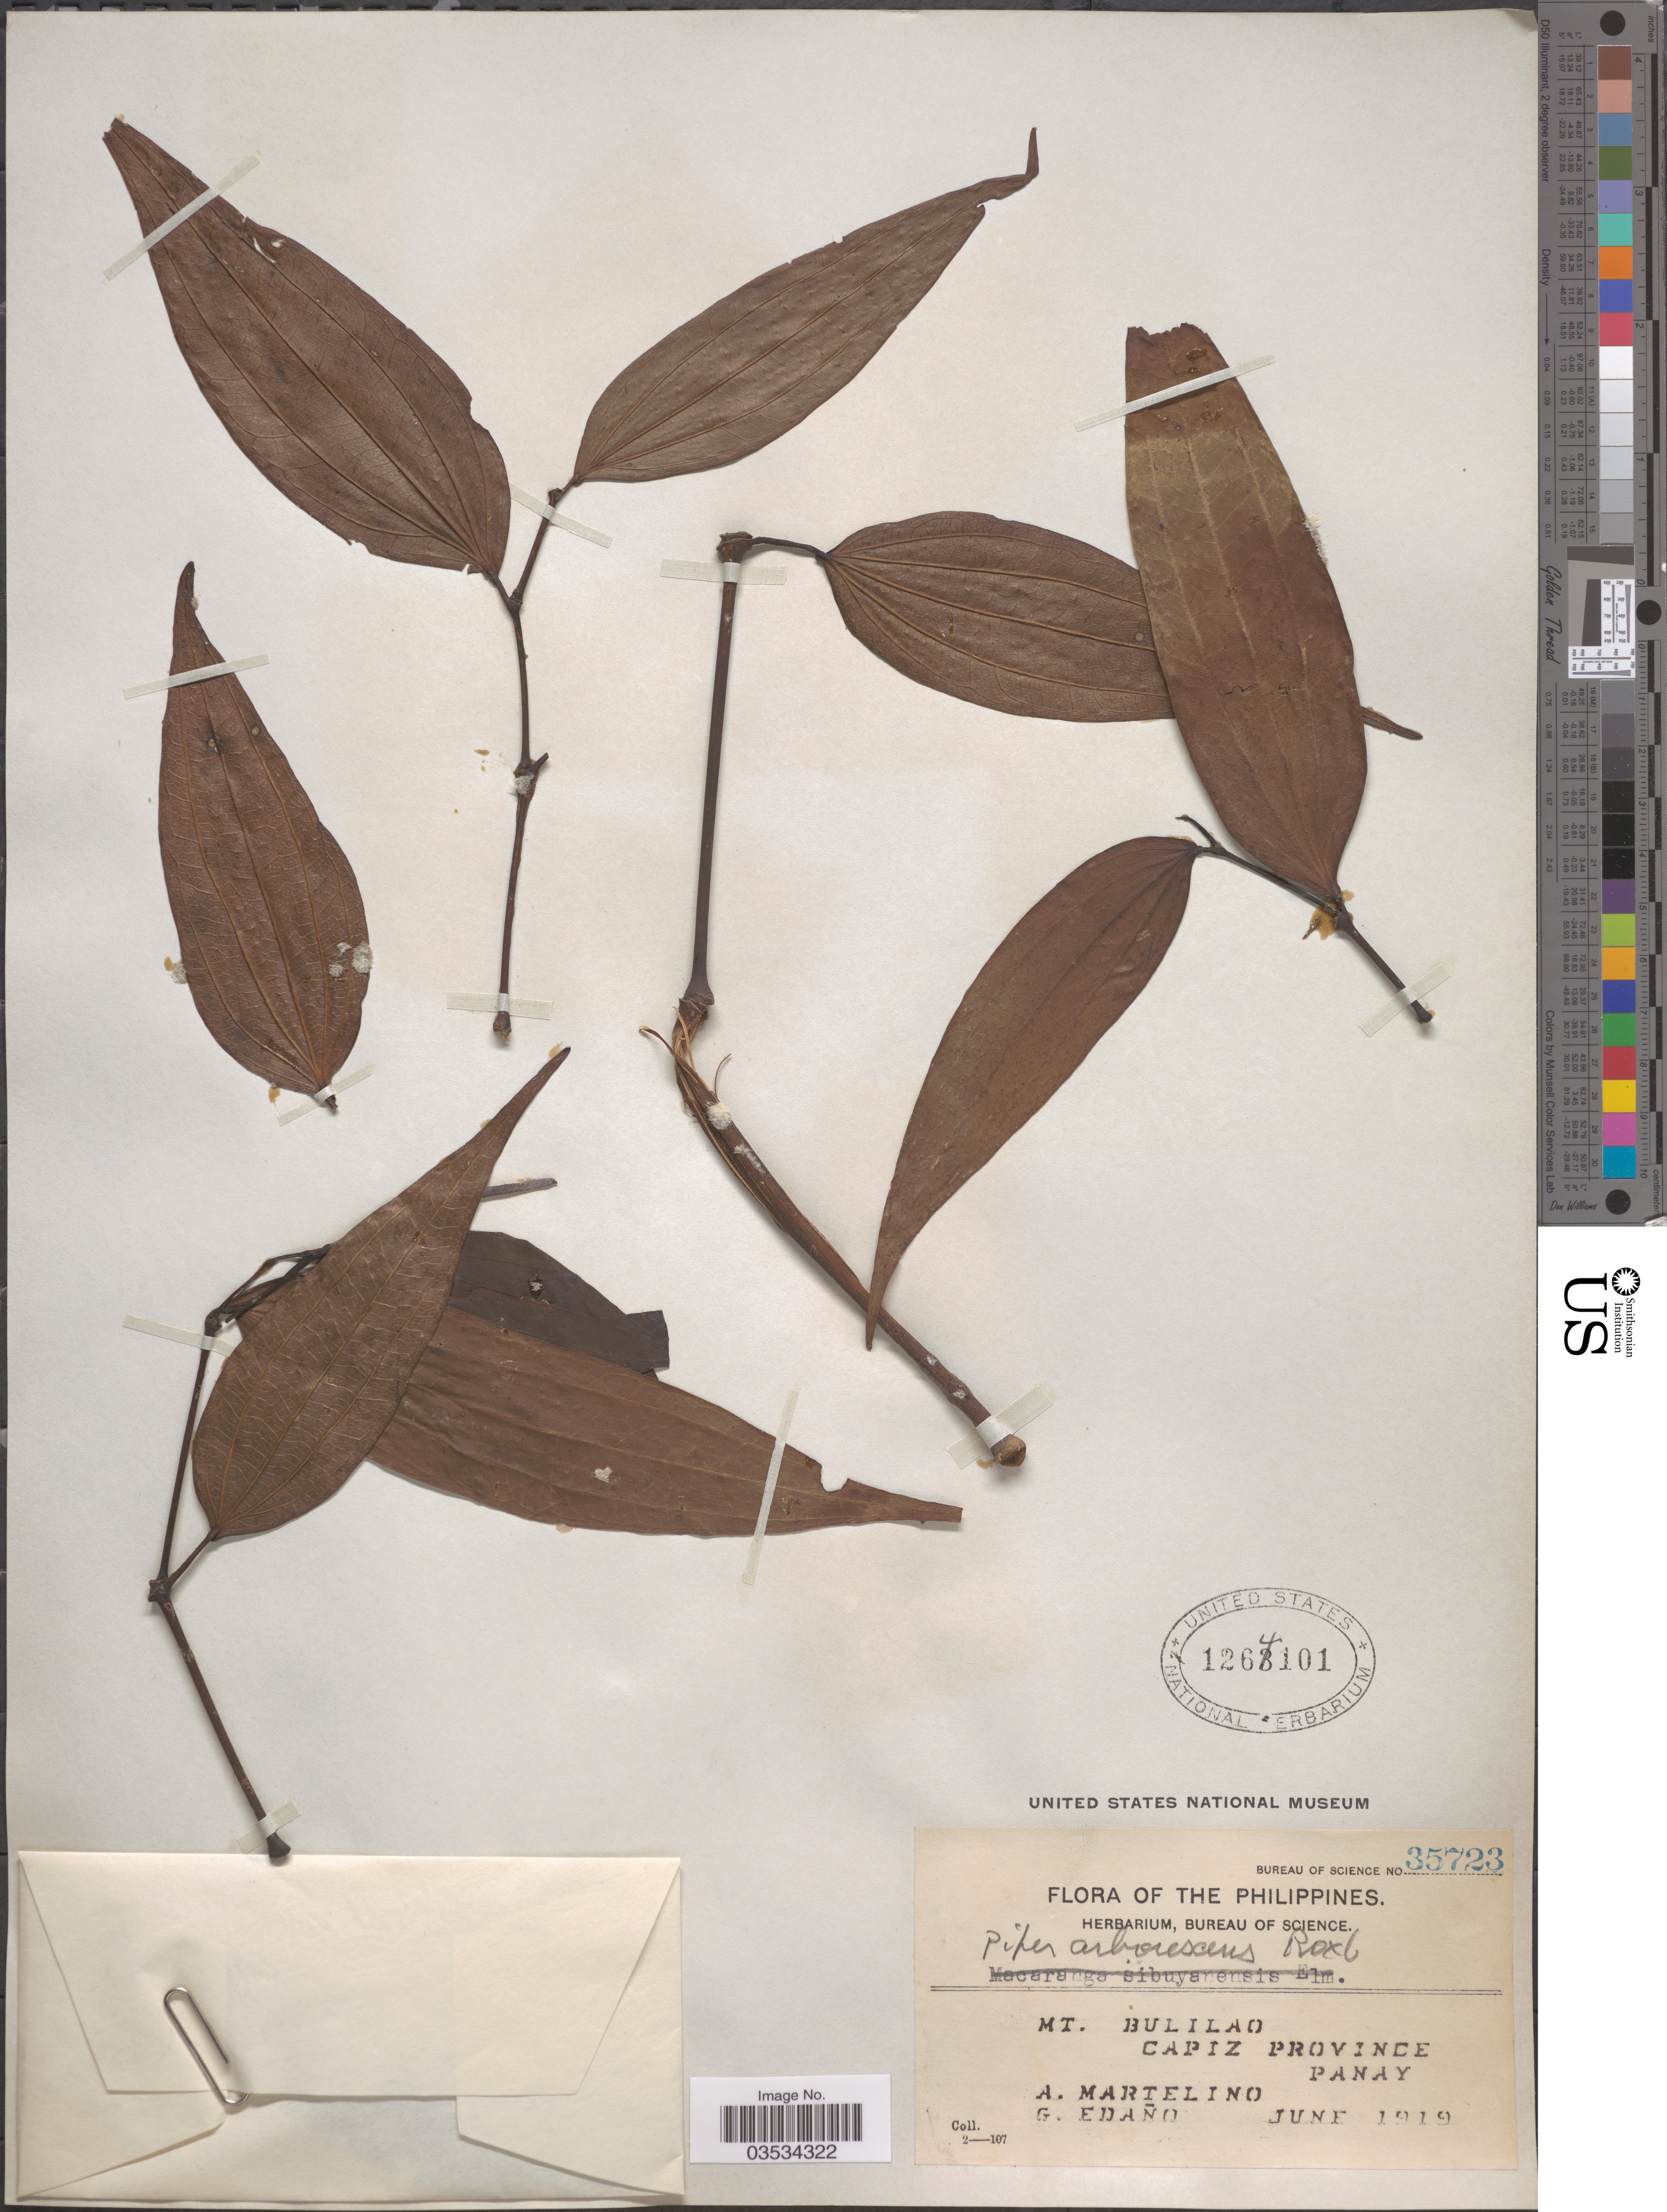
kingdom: Plantae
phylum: Tracheophyta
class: Magnoliopsida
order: Piperales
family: Piperaceae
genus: Piper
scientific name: Piper arborescens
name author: Roxb.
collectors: A. Martelino & G. Edaño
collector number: Bureau of Science 35723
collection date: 1919-06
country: Philippines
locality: Mt. Bulilao. Capiz Province. Panay.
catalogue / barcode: US 1264101